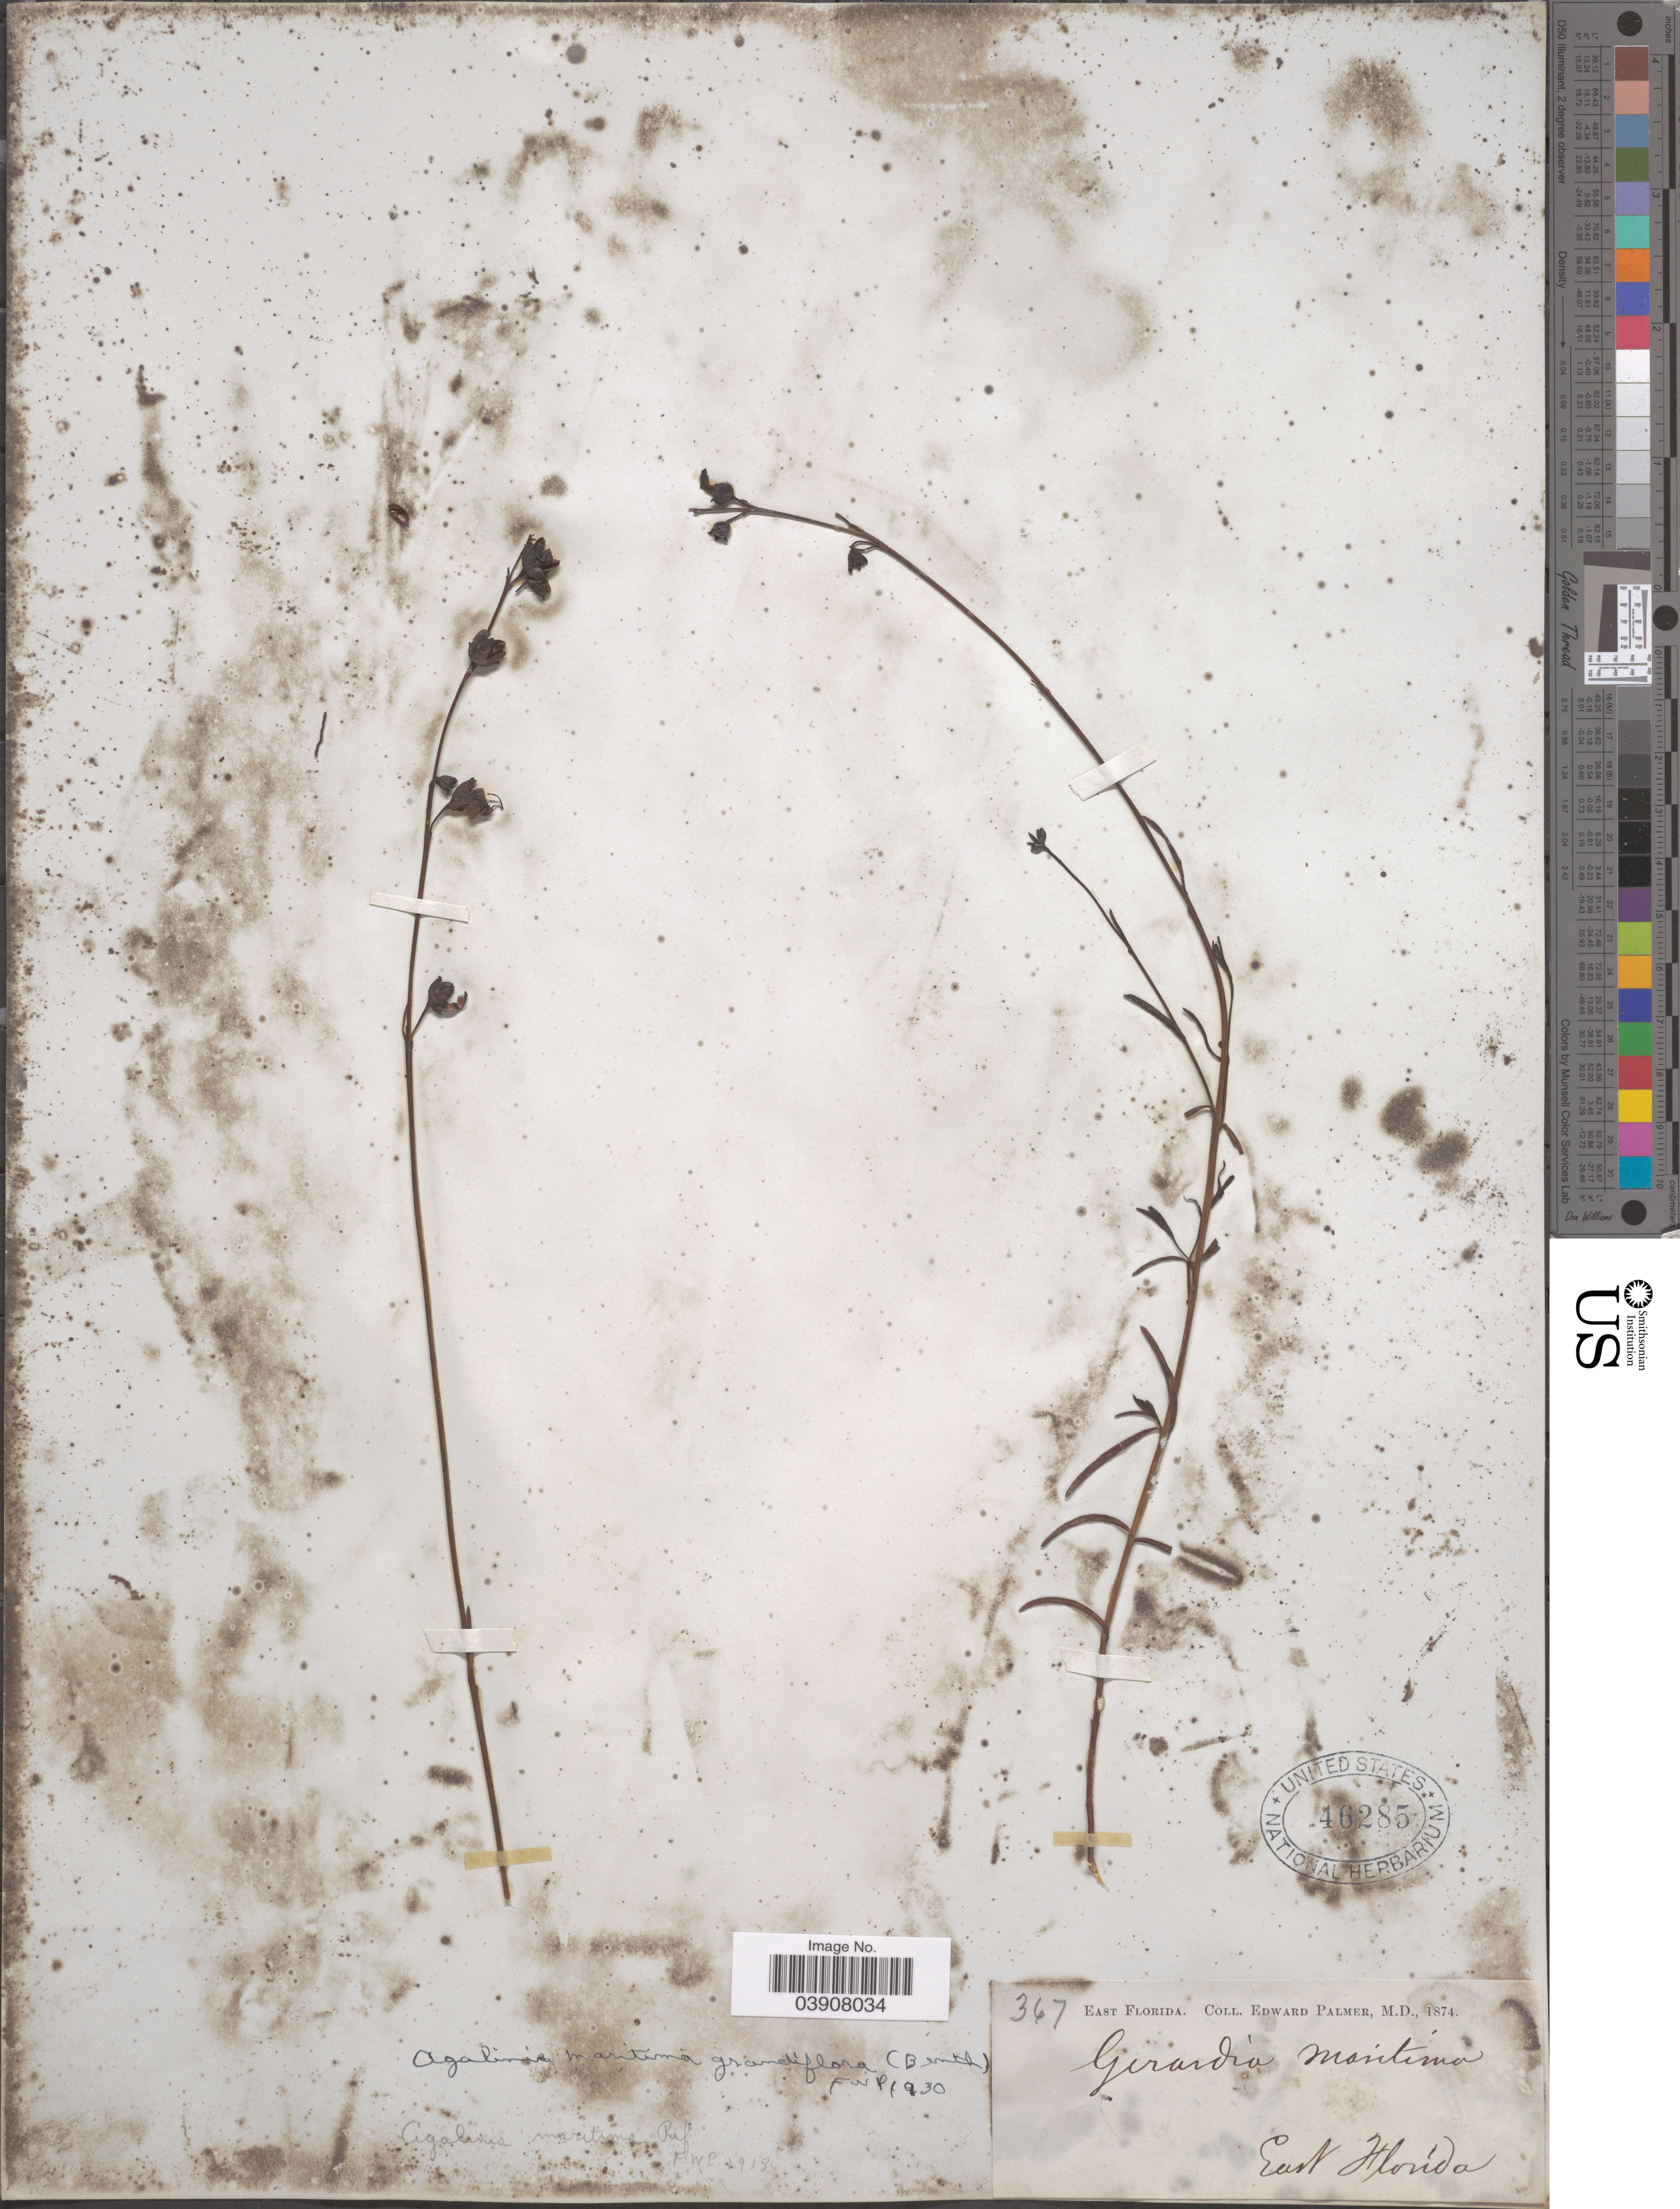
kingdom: Plantae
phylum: Tracheophyta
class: Magnoliopsida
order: Lamiales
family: Orobanchaceae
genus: Agalinis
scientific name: Agalinis maritima var. grandiflora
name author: (Benth.) Pennell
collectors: E. Palmer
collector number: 367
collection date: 1874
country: United States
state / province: Florida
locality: East Florida.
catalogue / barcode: US 46285